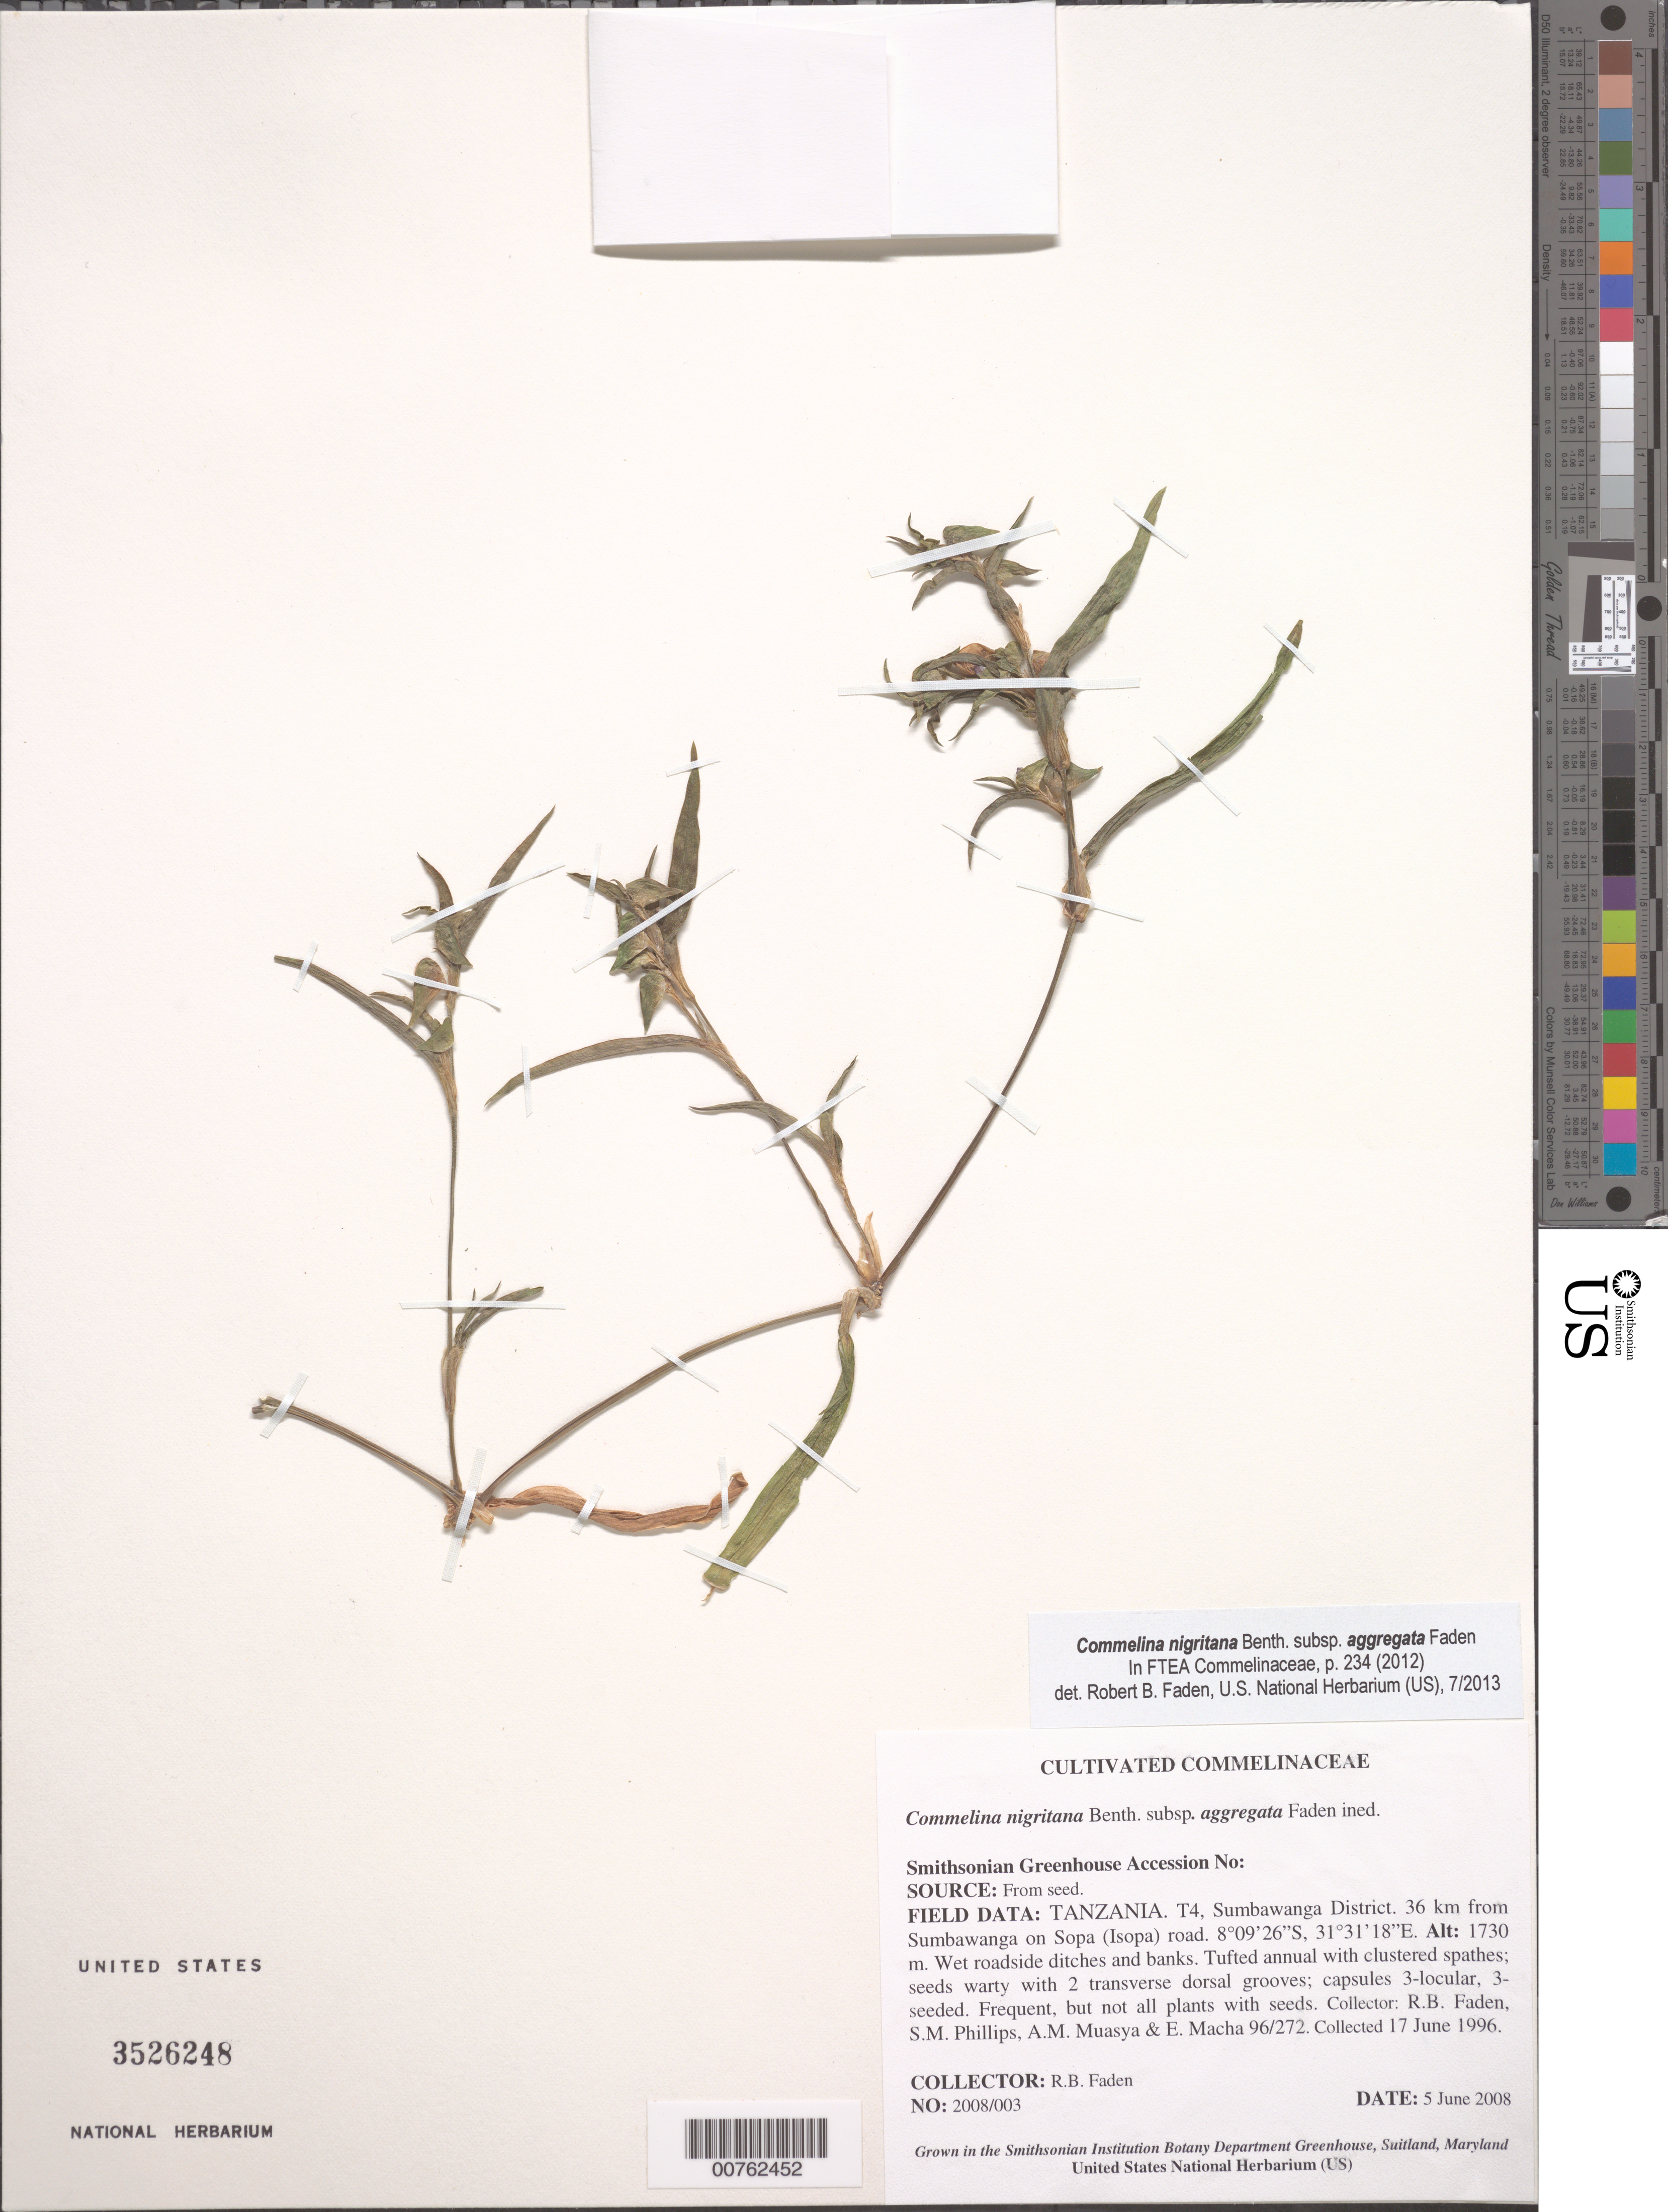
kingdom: Plantae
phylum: Tracheophyta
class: Liliopsida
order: Commelinales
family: Commelinaceae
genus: Commelina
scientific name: Commelina nigritana subsp. aggregata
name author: Faden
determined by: Faden, Robert B., (US), Smithsonian Institution - National Museum of Natural History (UNITED STATES)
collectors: R. B. Faden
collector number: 2008/003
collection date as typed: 5 Jun 2008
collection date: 2008-06-05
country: Tanzania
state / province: Rukwa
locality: T4. 36 km from Sumbawanga on Sopa road.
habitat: Wet roadside ditches and banks.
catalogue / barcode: US 3526248